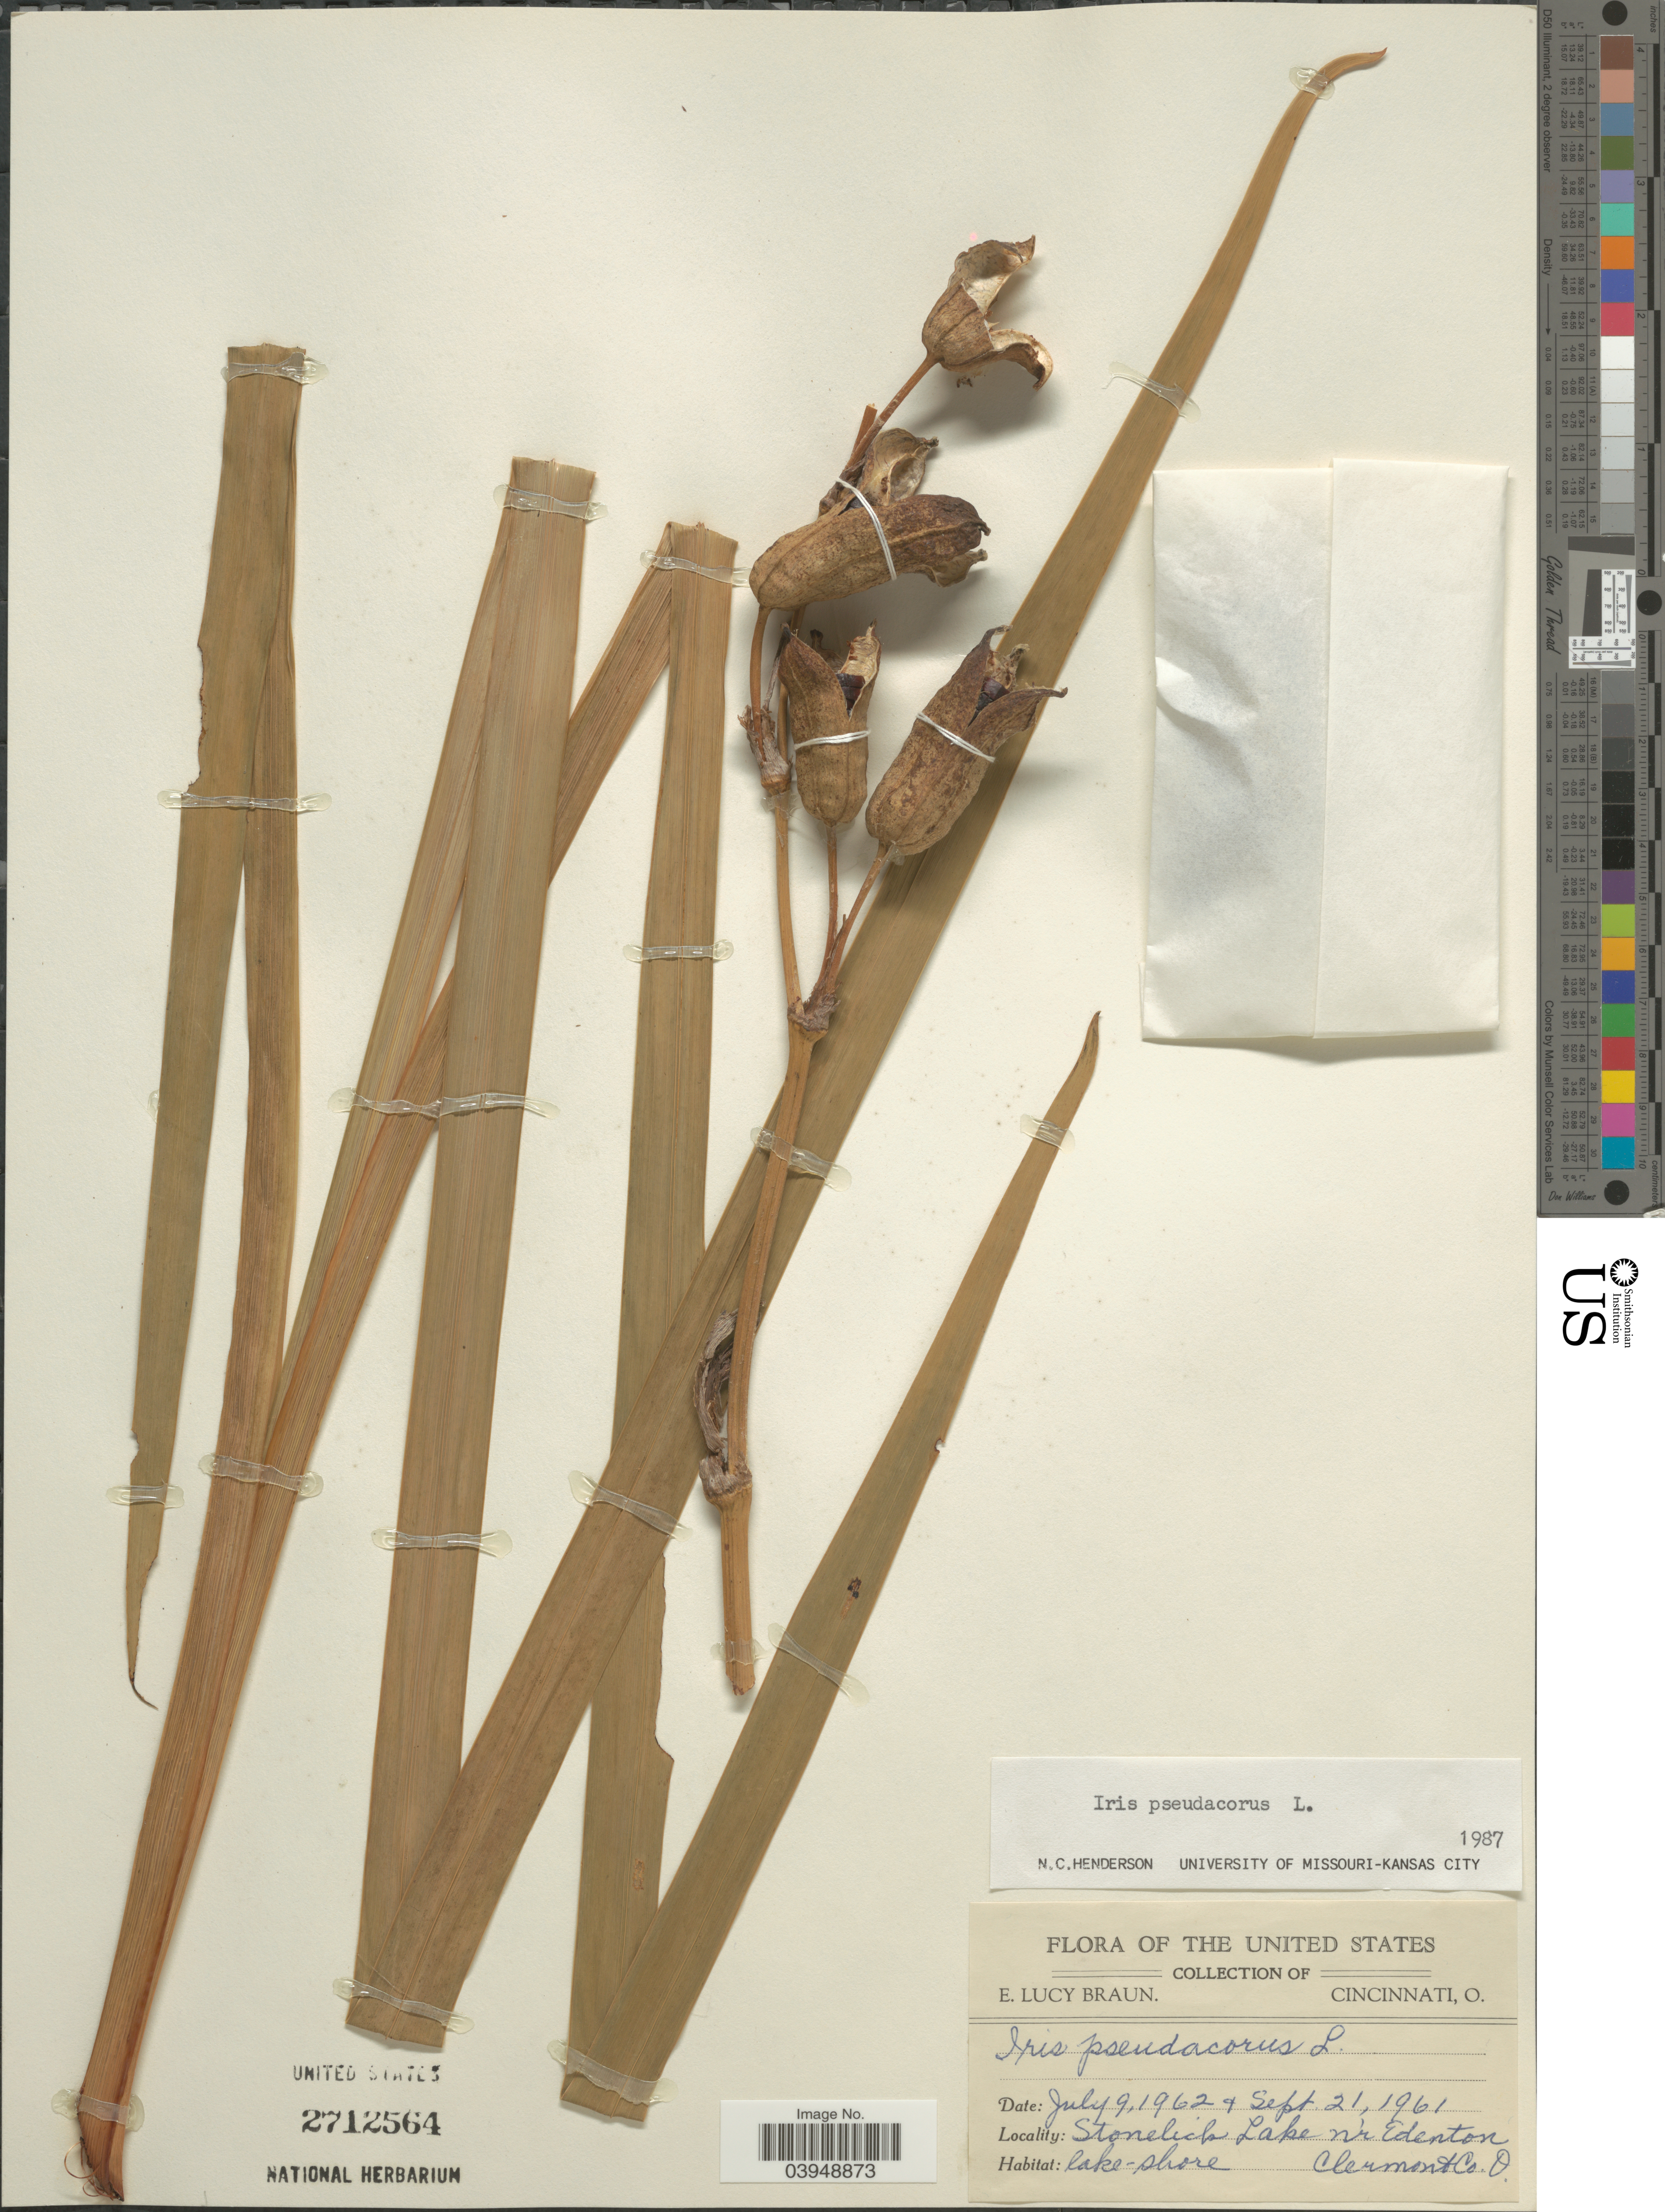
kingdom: Plantae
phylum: Tracheophyta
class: Liliopsida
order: Asparagales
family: Iridaceae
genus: Iris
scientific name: Iris pseudacorus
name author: L.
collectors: E. L. Braun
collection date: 1961-09-21/1962-07-09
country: United States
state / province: Ohio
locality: Stonelick Lake nr Edenton. Clermont Co.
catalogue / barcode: US 2712564